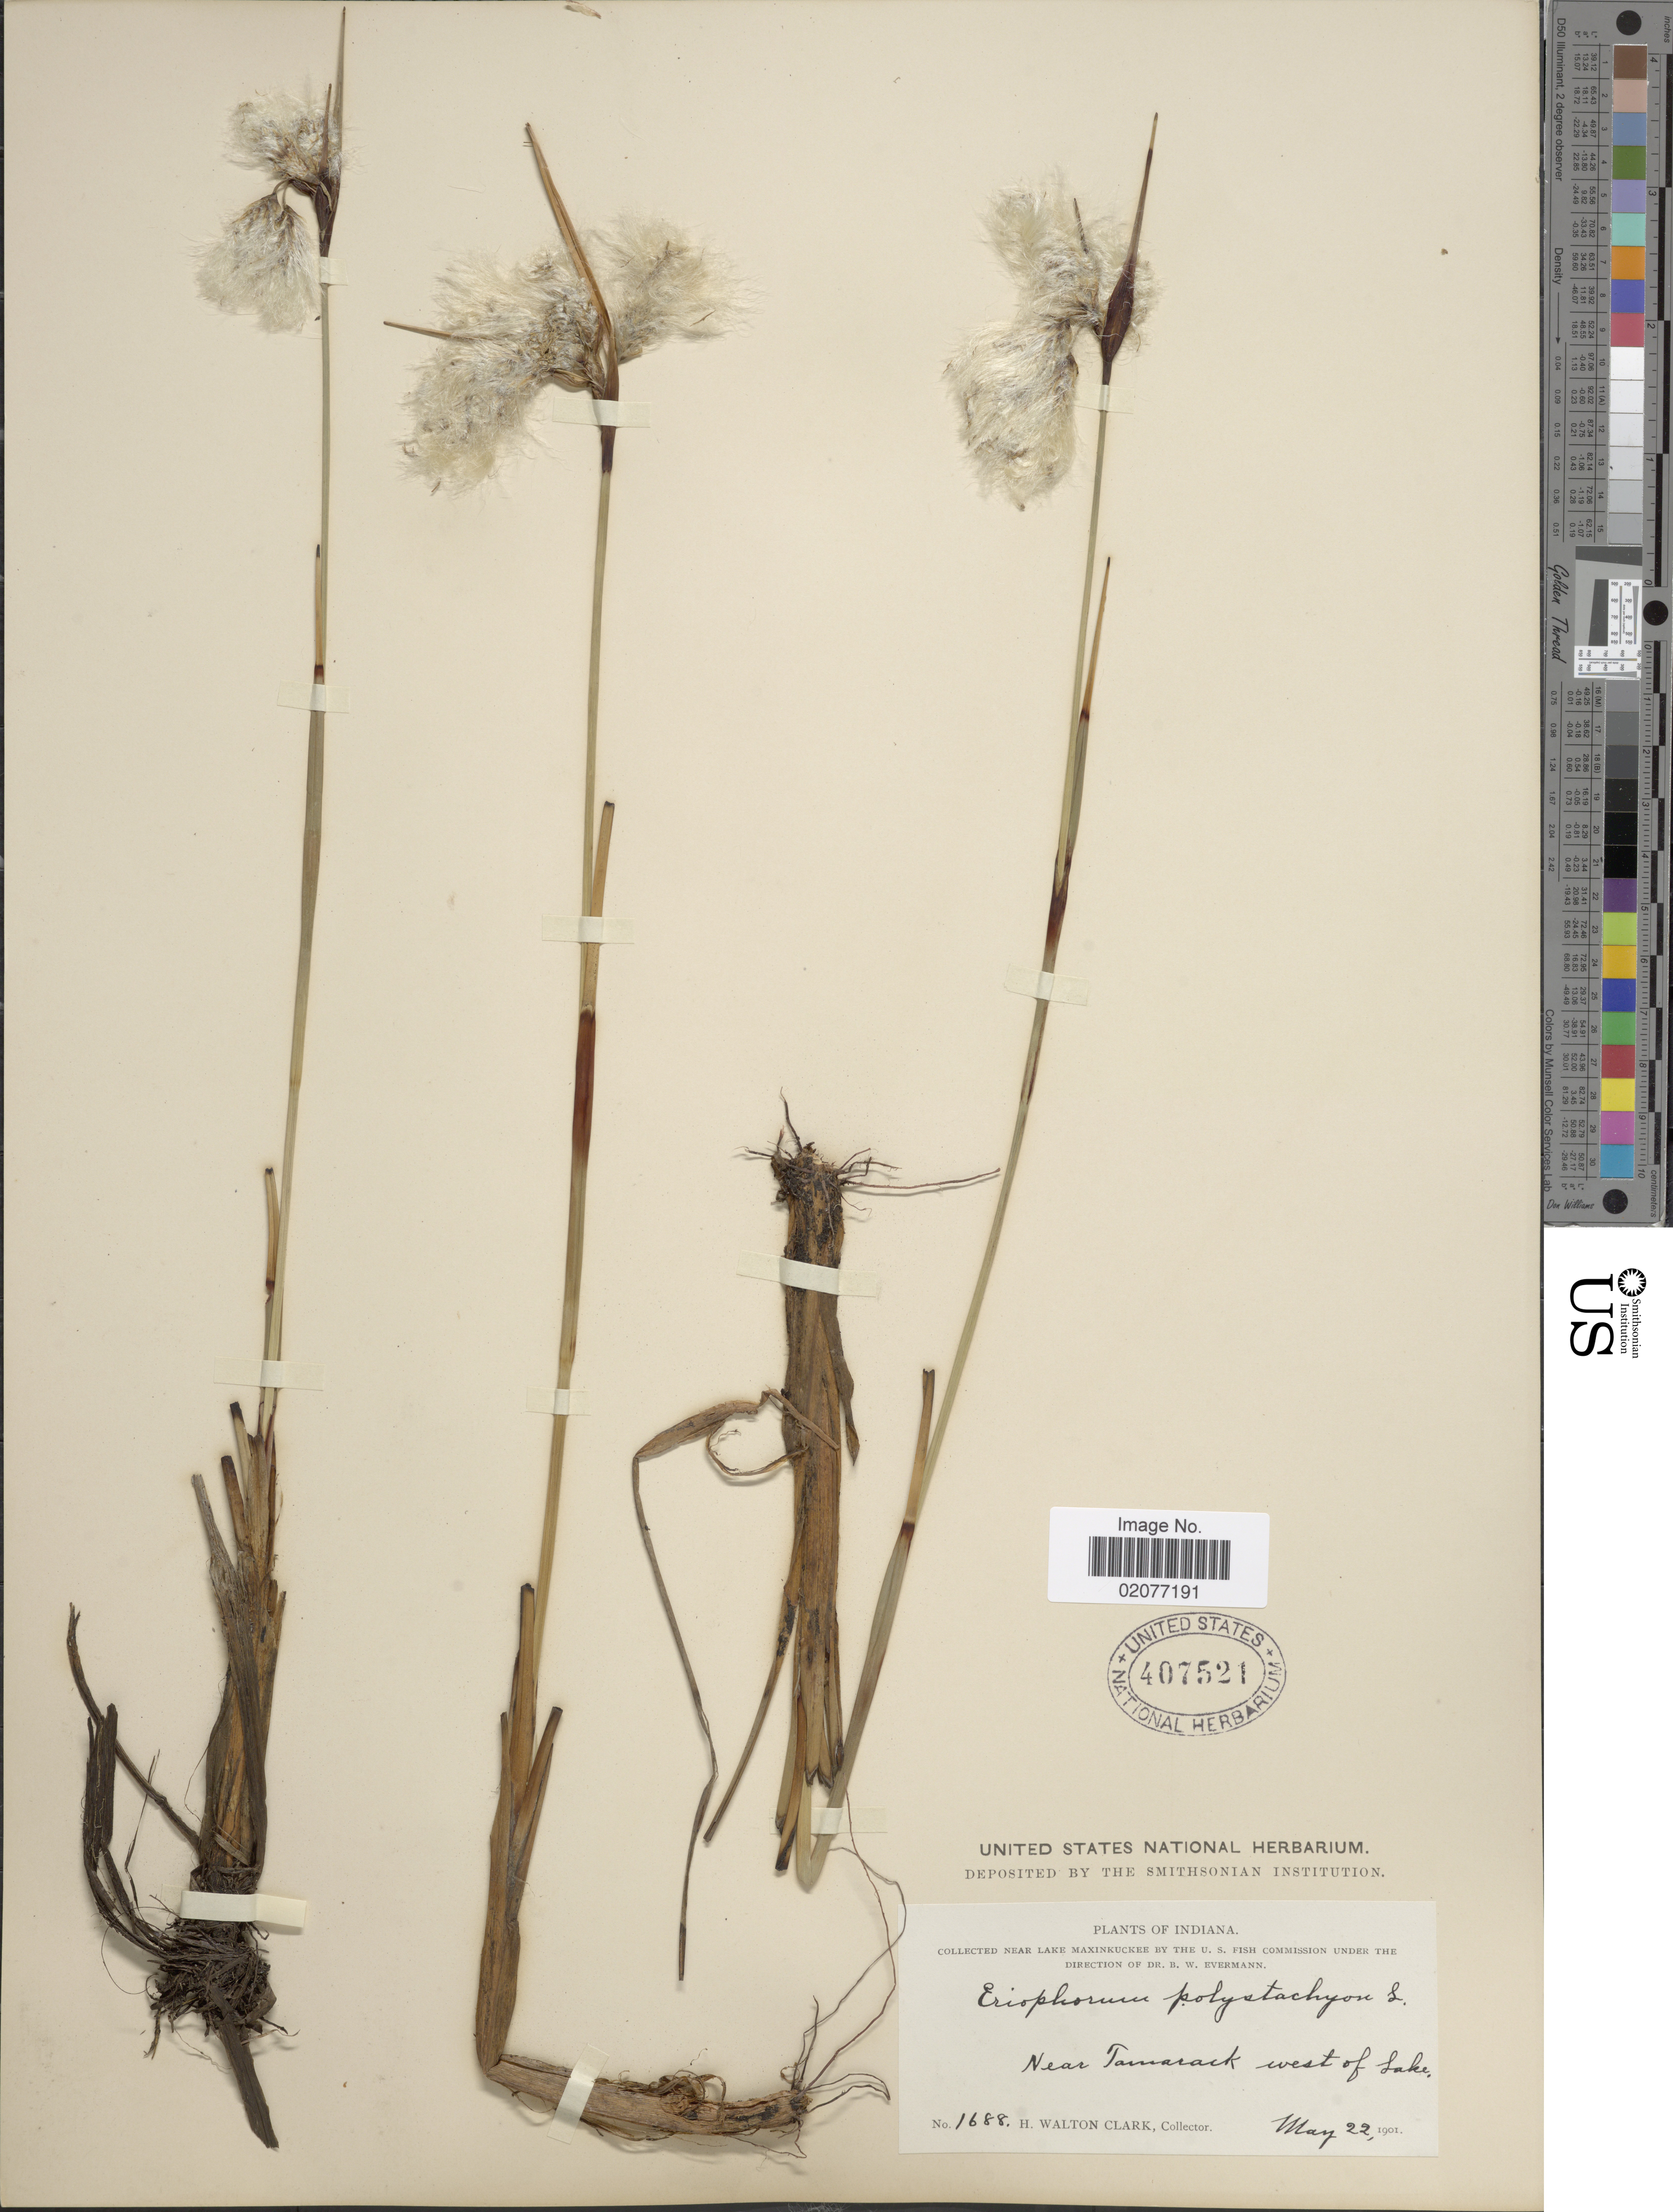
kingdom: Plantae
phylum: Tracheophyta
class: Liliopsida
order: Poales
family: Cyperaceae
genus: Eriophorum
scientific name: Eriophorum angustifolium subsp. angustifolium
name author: Honck.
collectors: H. W. Clark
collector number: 1688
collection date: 1901-05-22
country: United States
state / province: Indiana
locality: Near Tamarack west of lake.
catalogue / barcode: US 407521